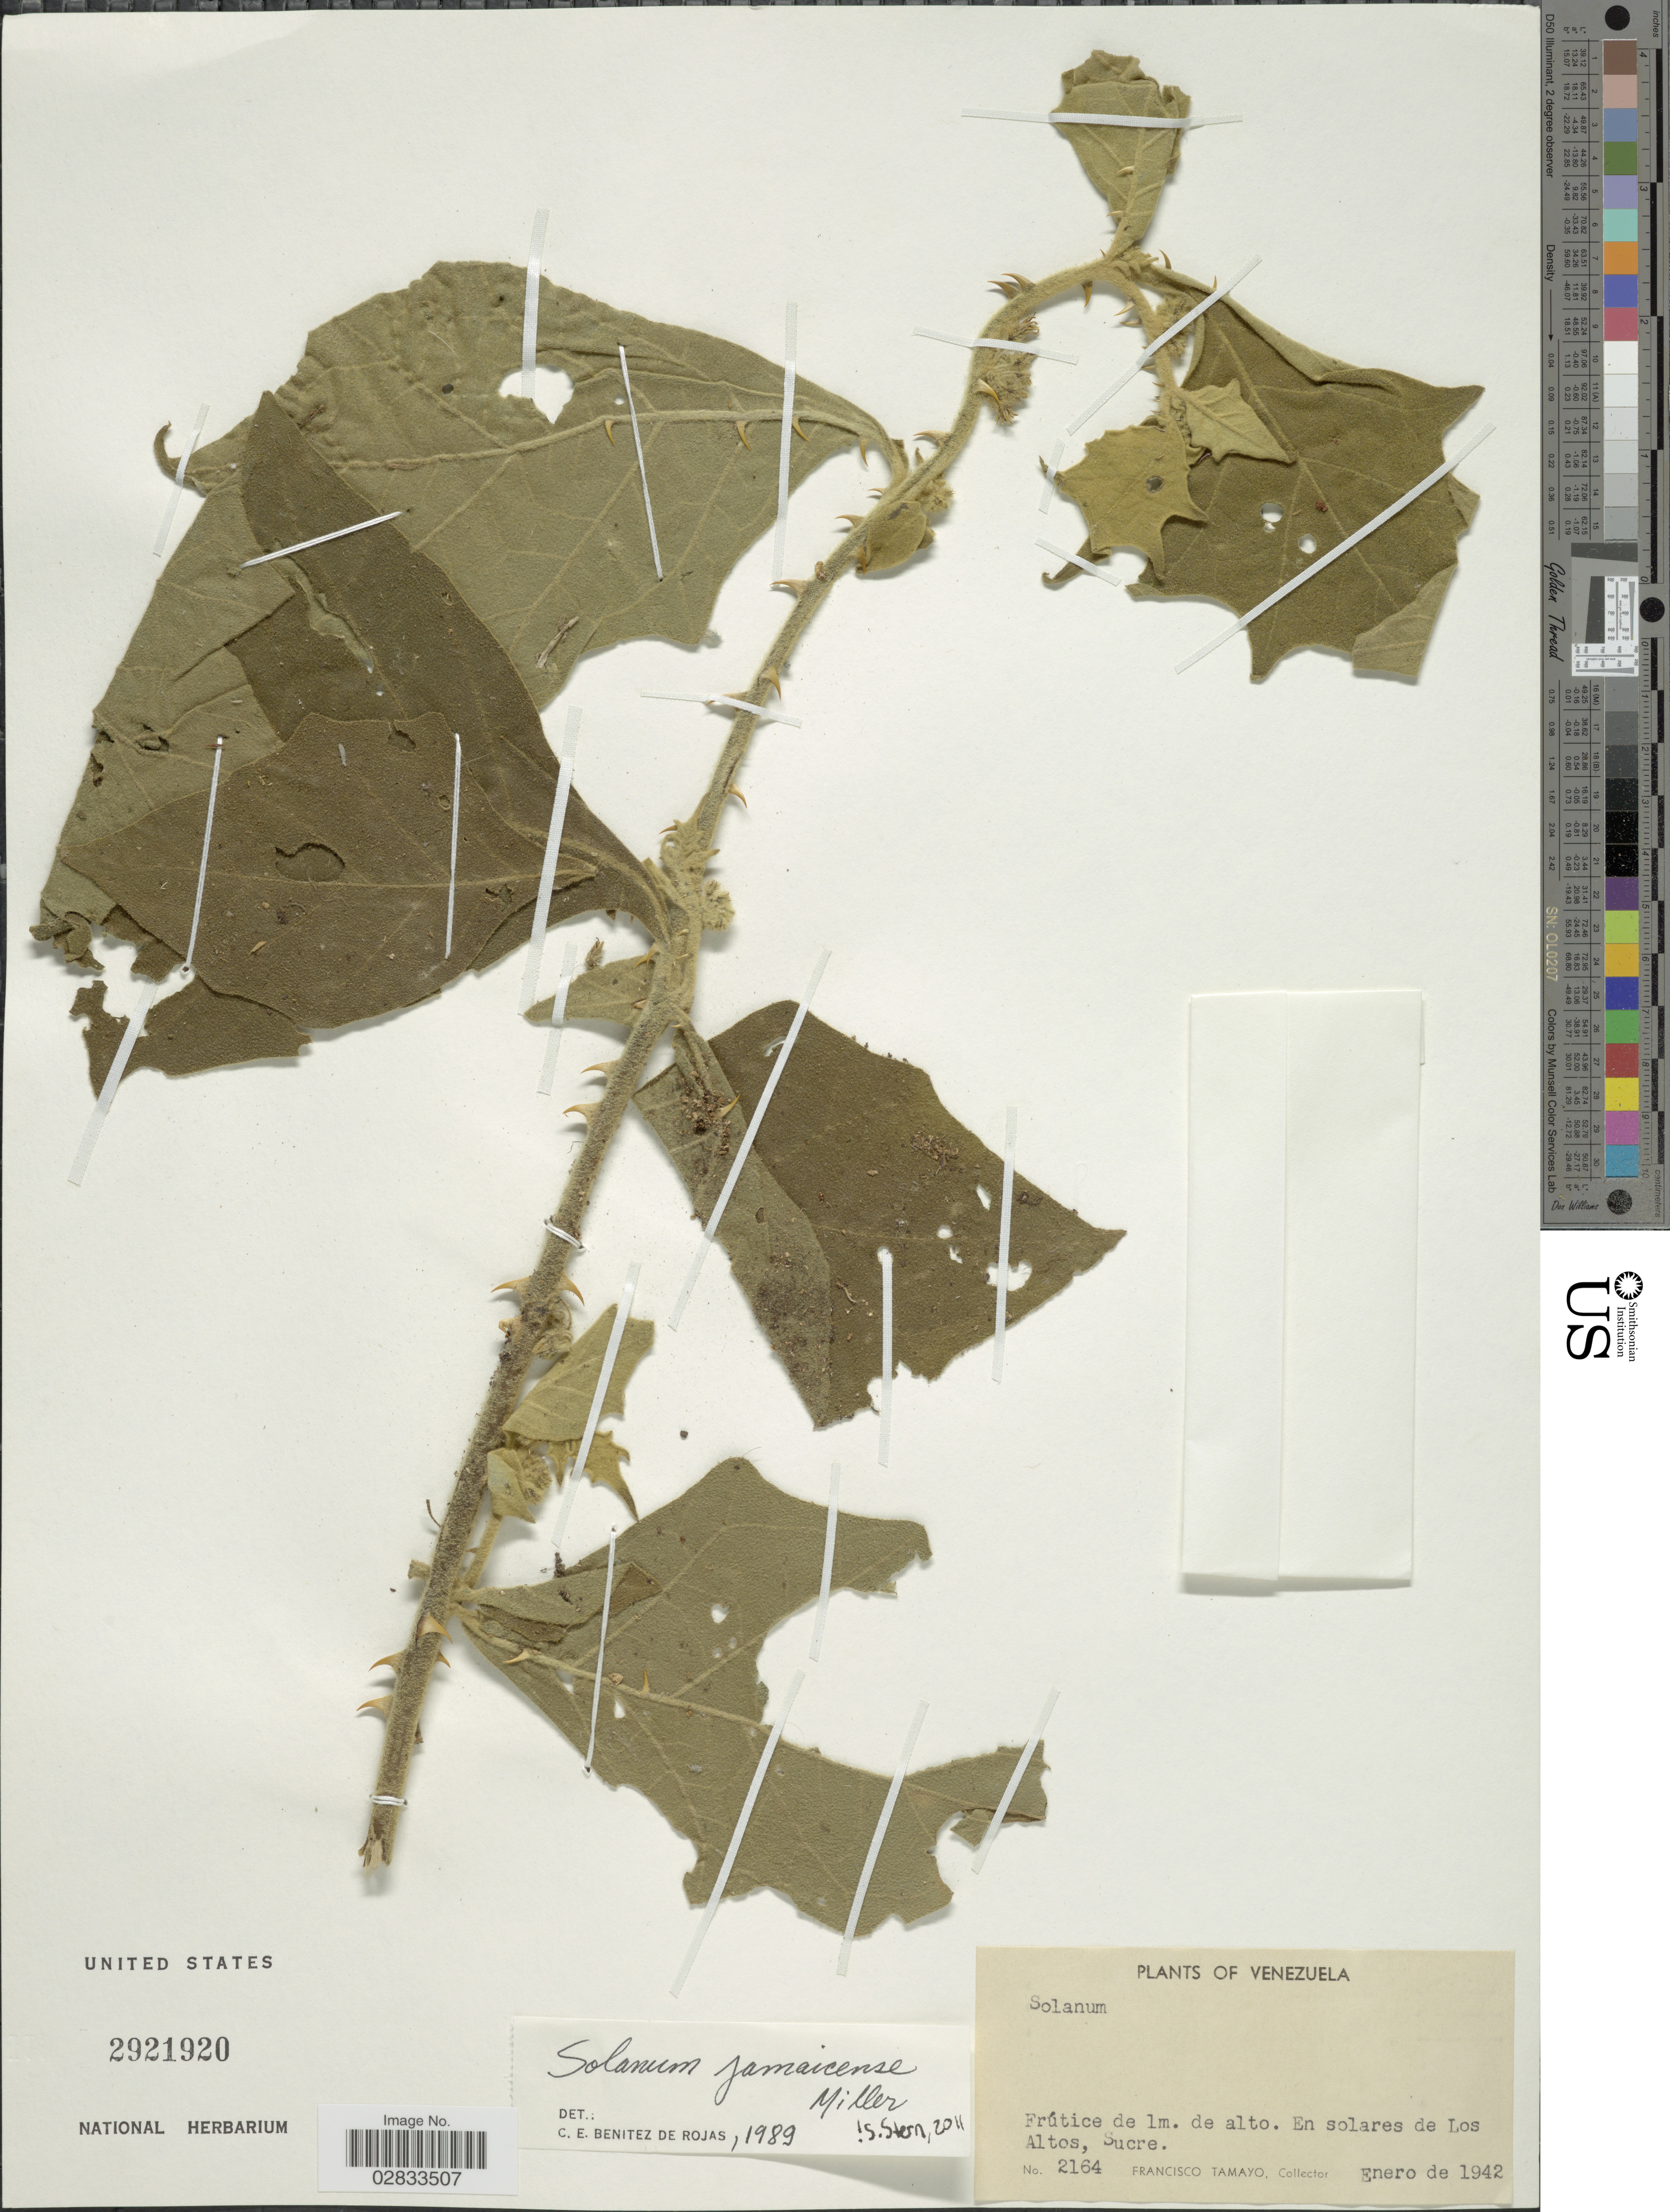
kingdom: Plantae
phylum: Tracheophyta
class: Magnoliopsida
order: Solanales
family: Solanaceae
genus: Solanum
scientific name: Solanum jamaicense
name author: Mill.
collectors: F. Tamayo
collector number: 2164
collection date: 1942-01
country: Venezuela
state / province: Sucre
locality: En solares de Los Altos.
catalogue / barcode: US 2921920